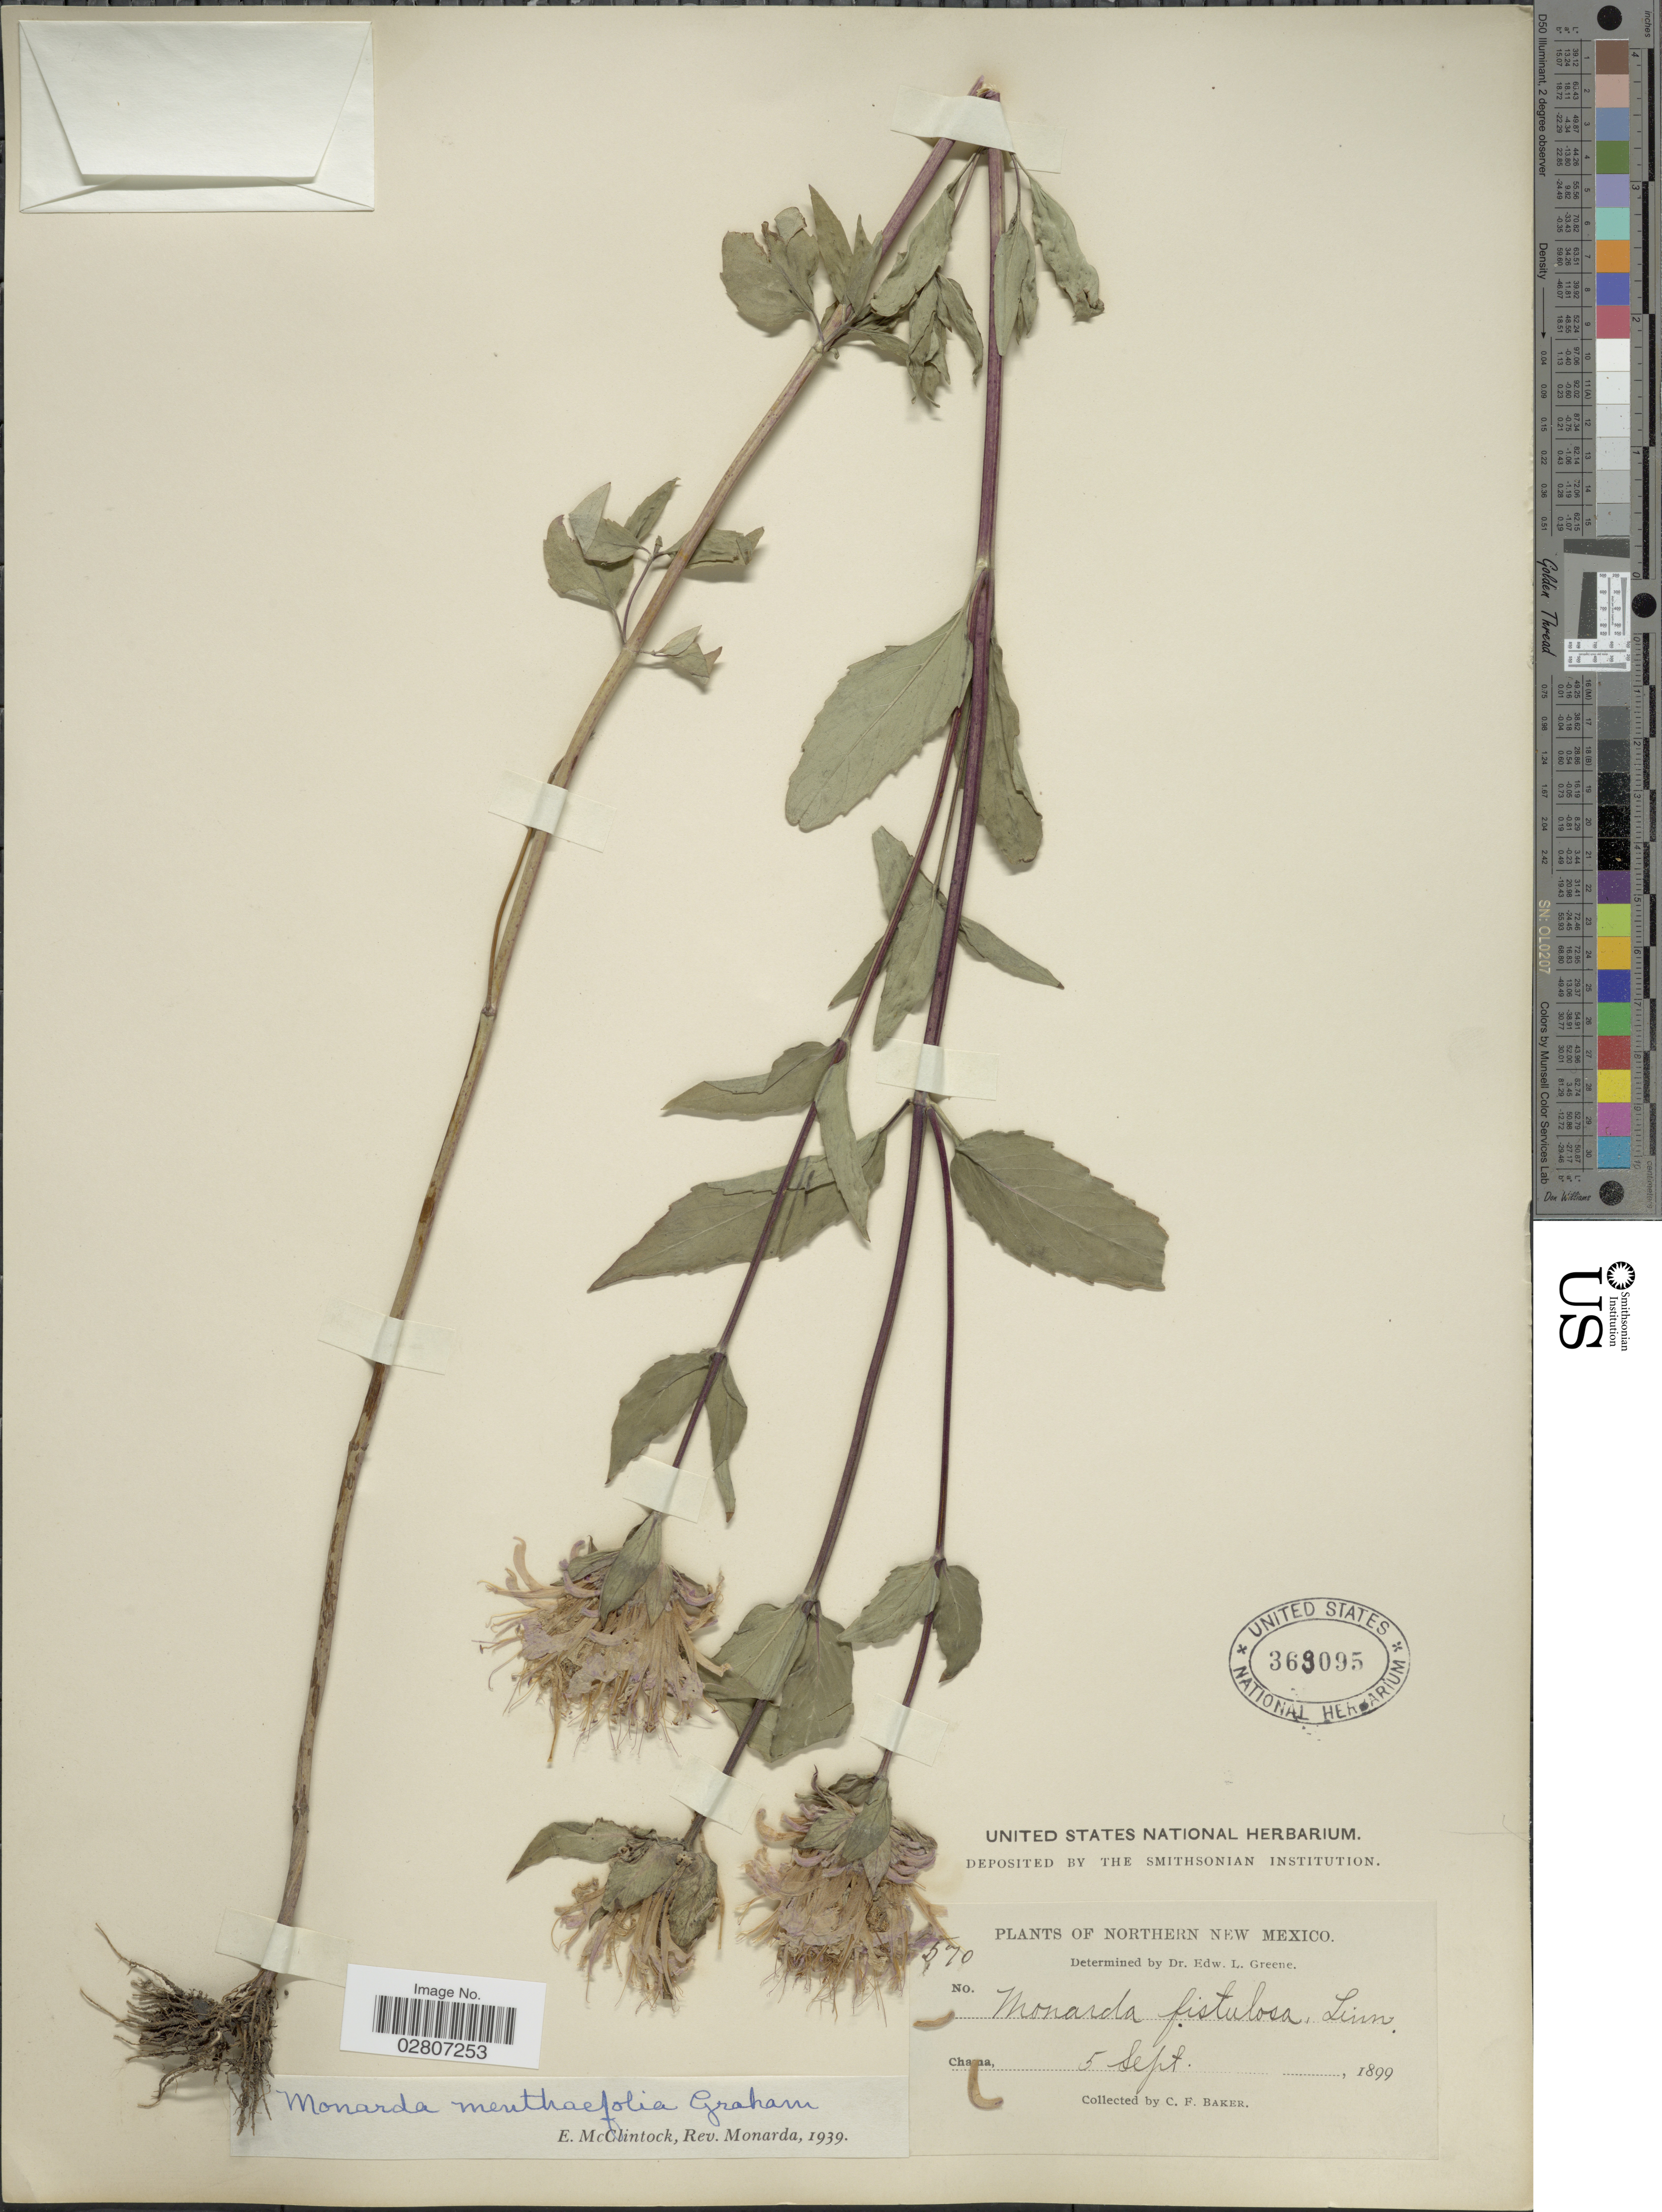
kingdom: Plantae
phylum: Tracheophyta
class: Magnoliopsida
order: Lamiales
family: Lamiaceae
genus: Monarda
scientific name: Monarda fistulosa var. menthifolia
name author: (Graham) Fernald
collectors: C. F. Baker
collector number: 370*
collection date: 1899-09-05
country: United States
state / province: New Mexico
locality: Northern New Mexico. Chama.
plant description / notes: No precise locality correction needed.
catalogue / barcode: US 369095